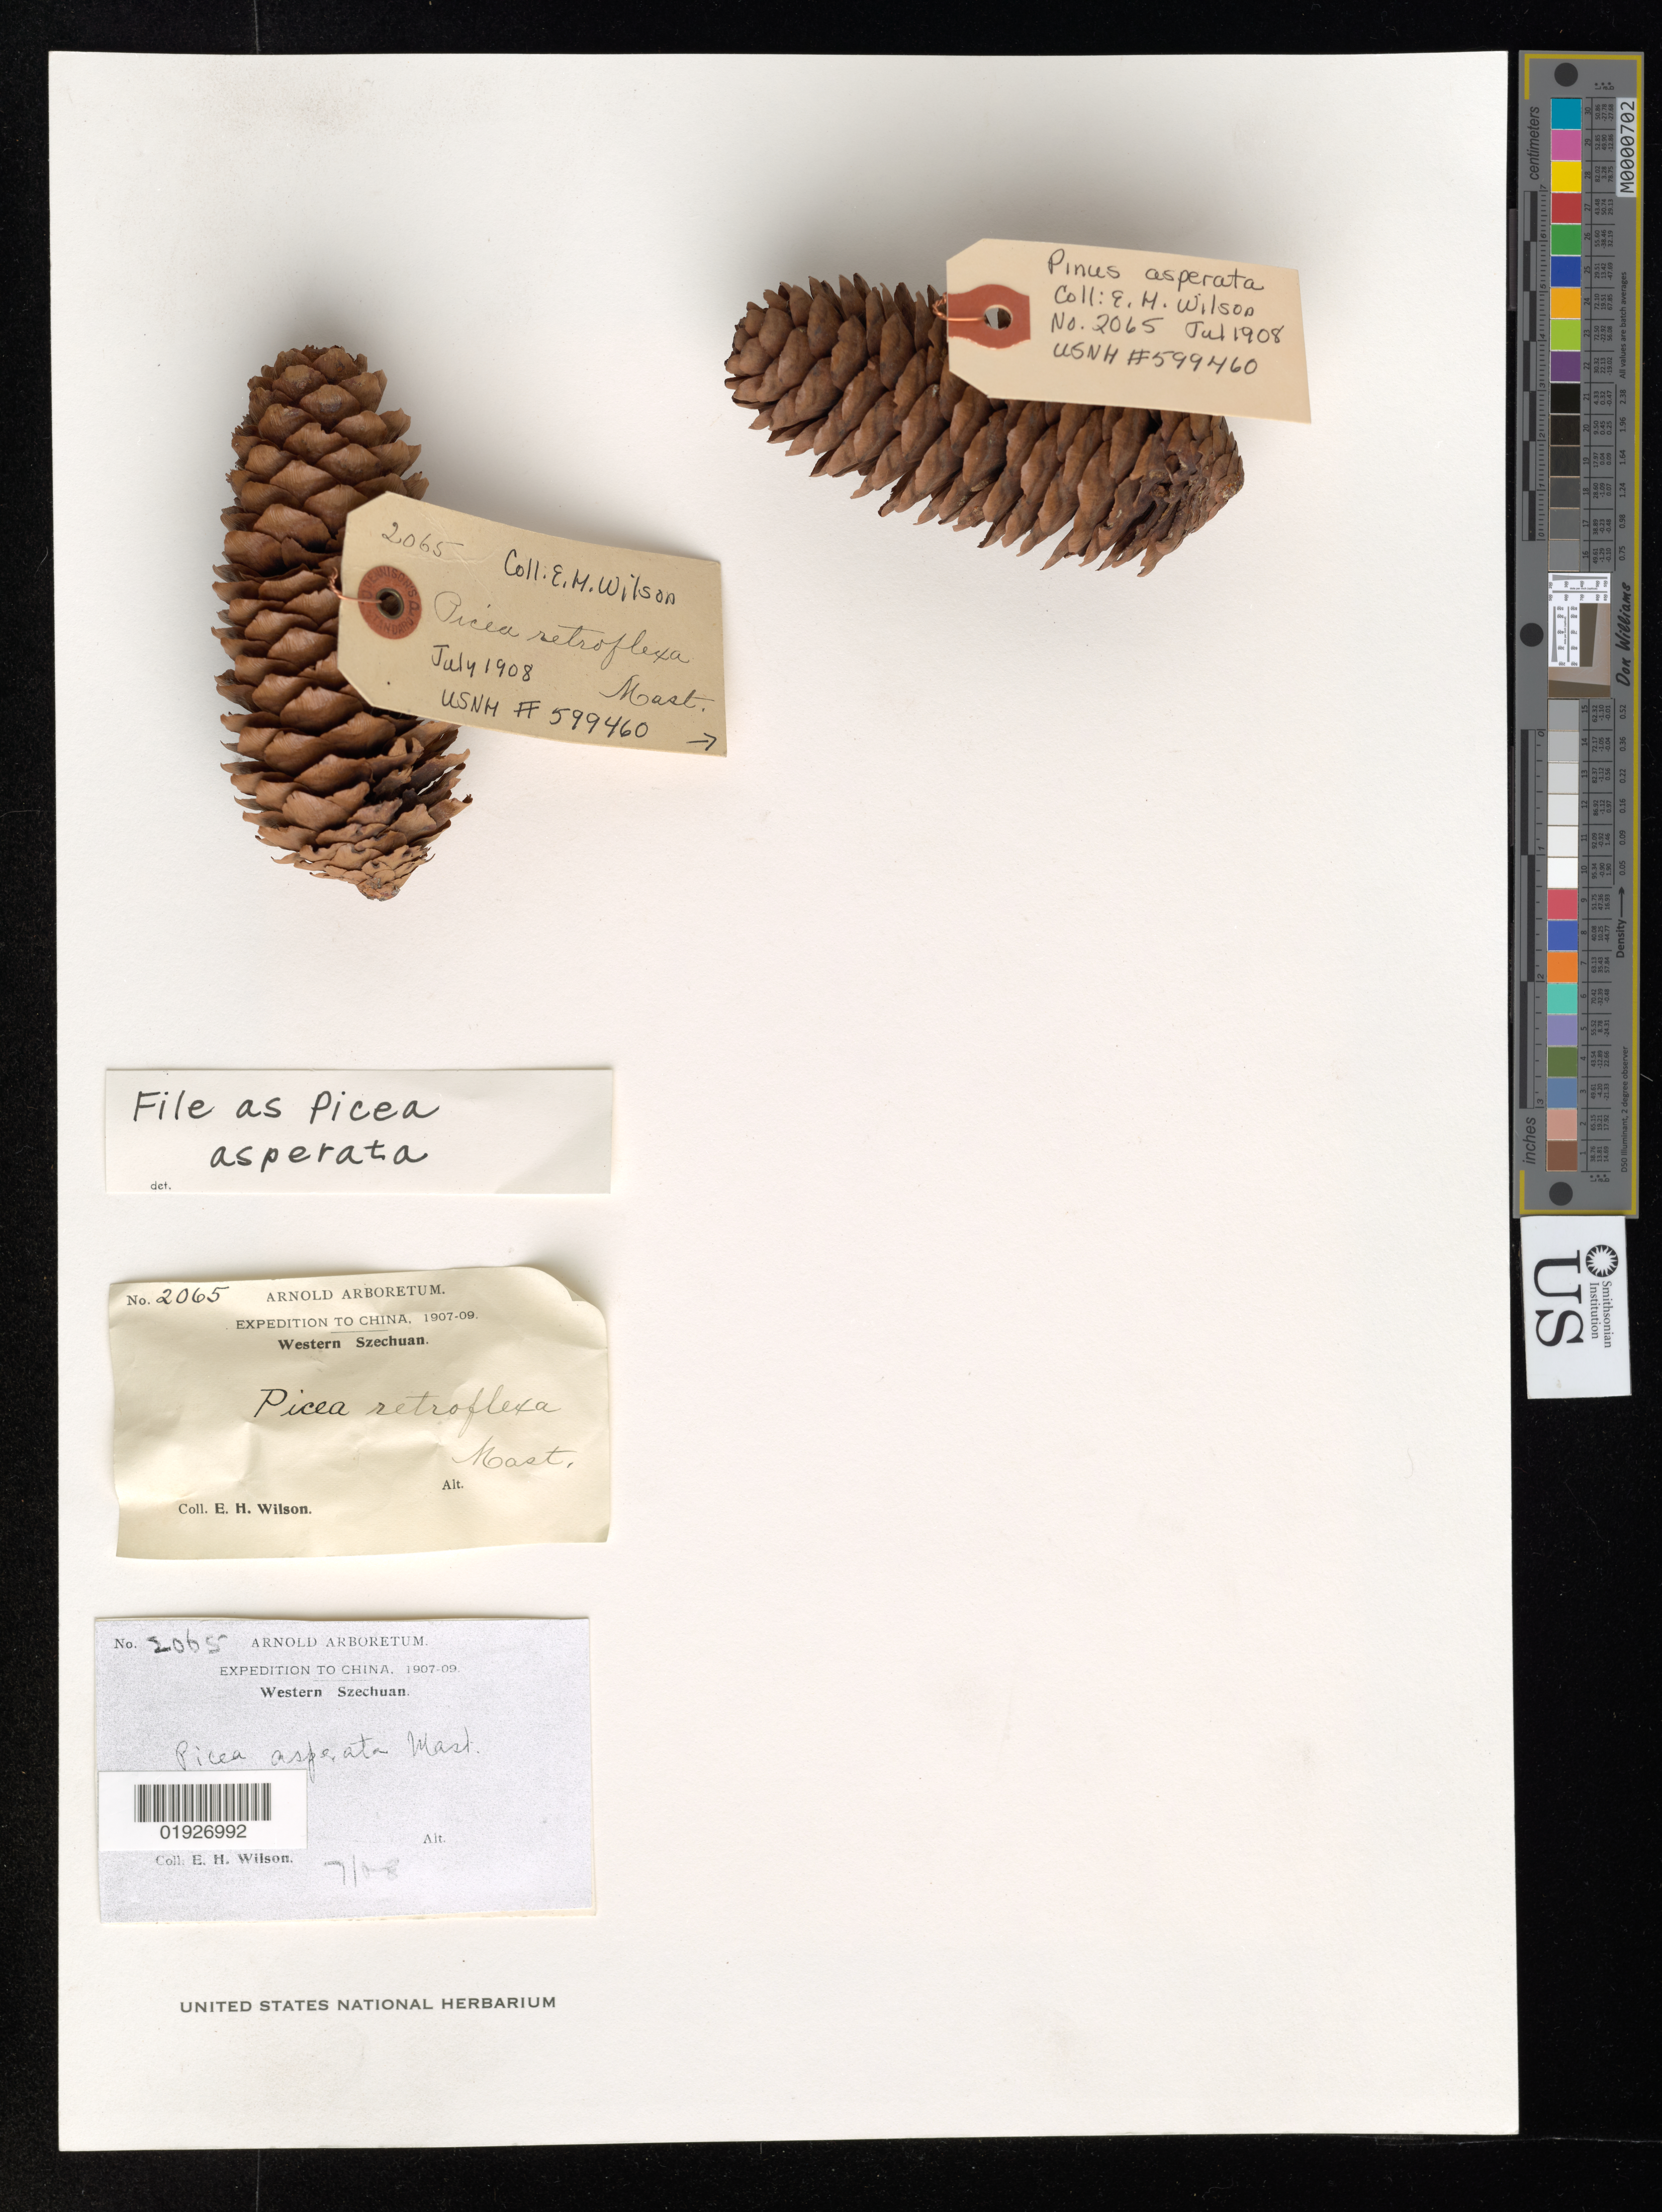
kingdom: Plantae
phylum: Tracheophyta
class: Pinopsida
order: Pinales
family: Pinaceae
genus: Picea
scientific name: Picea asperata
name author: Mast.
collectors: E. Wilson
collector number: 2065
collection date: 1908-07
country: China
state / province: Sichuan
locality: Western Szechuan